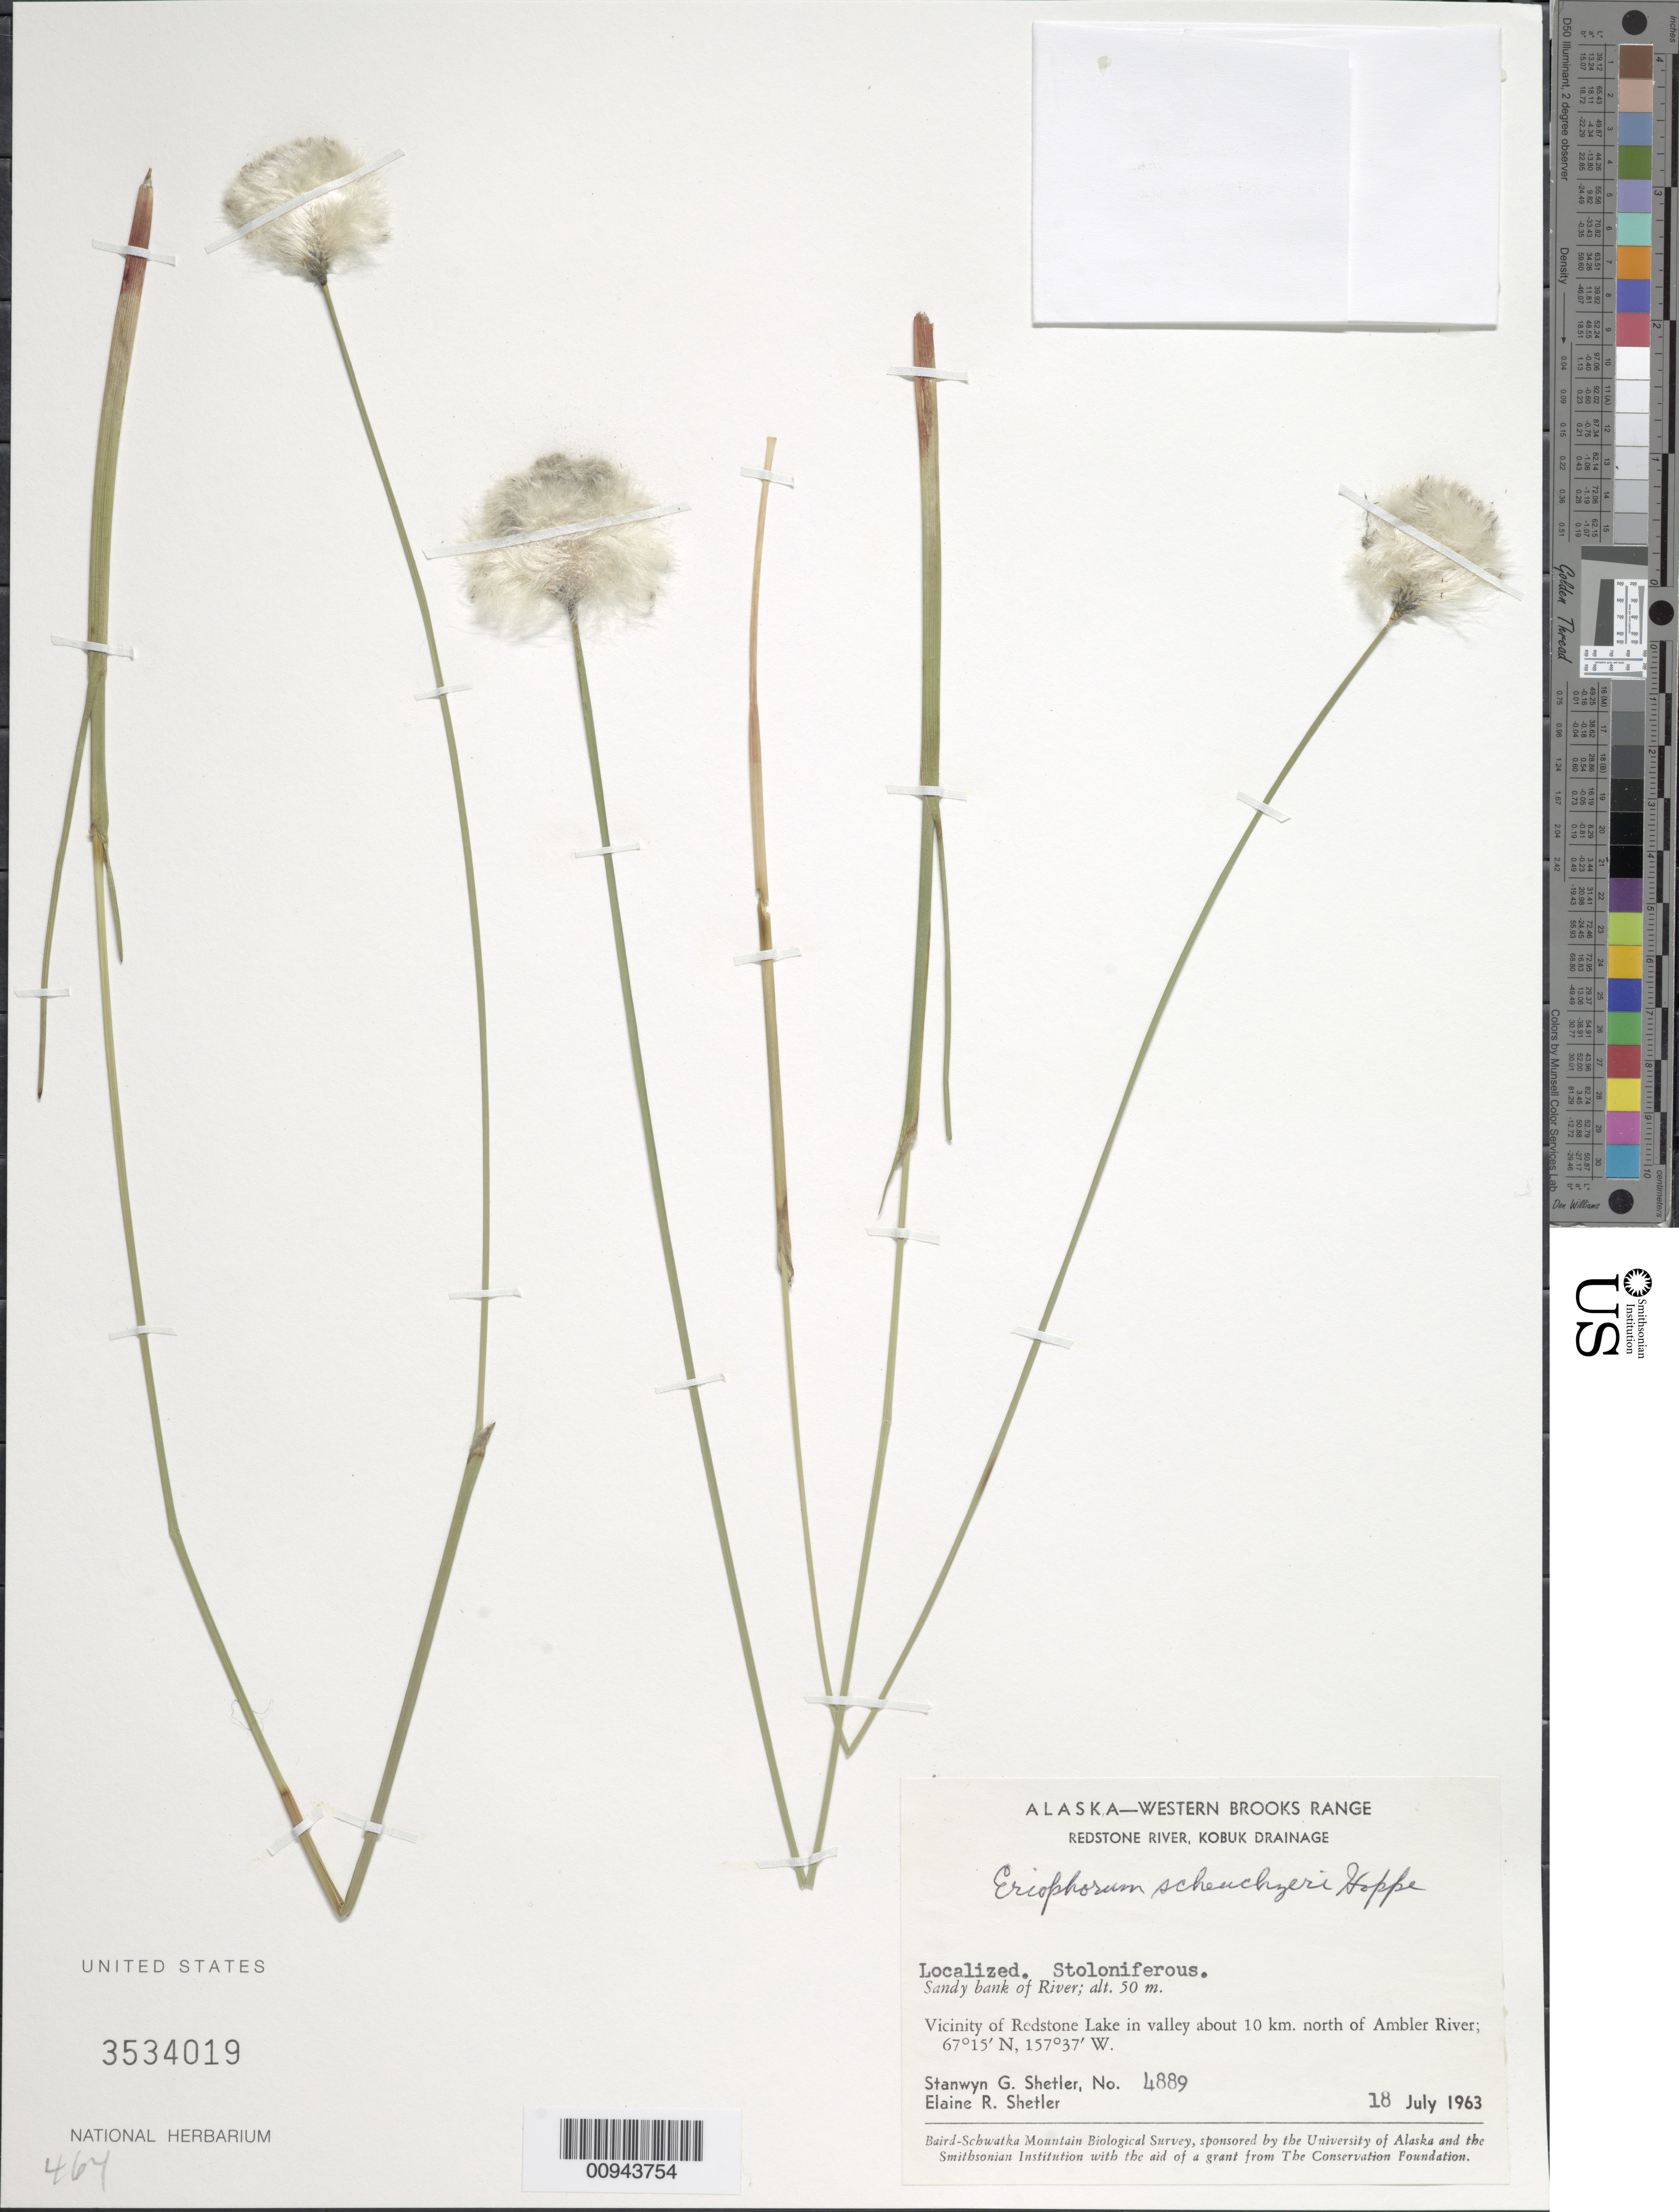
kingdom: Plantae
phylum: Tracheophyta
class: Liliopsida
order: Poales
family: Cyperaceae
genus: Eriophorum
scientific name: Eriophorum scheuchzeri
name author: Hoppe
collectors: S. Shetler & E. R. Shetler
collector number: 4889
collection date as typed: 18 Jul 1963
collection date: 1963-07-18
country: United States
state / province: Alaska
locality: Vicinity of Redstone Lake in valley about 10 km. north of Ambler River. Western Brooks Range, Redstone River, Kobuk Drainage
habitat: Sandy bank of River.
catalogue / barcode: US 3534019